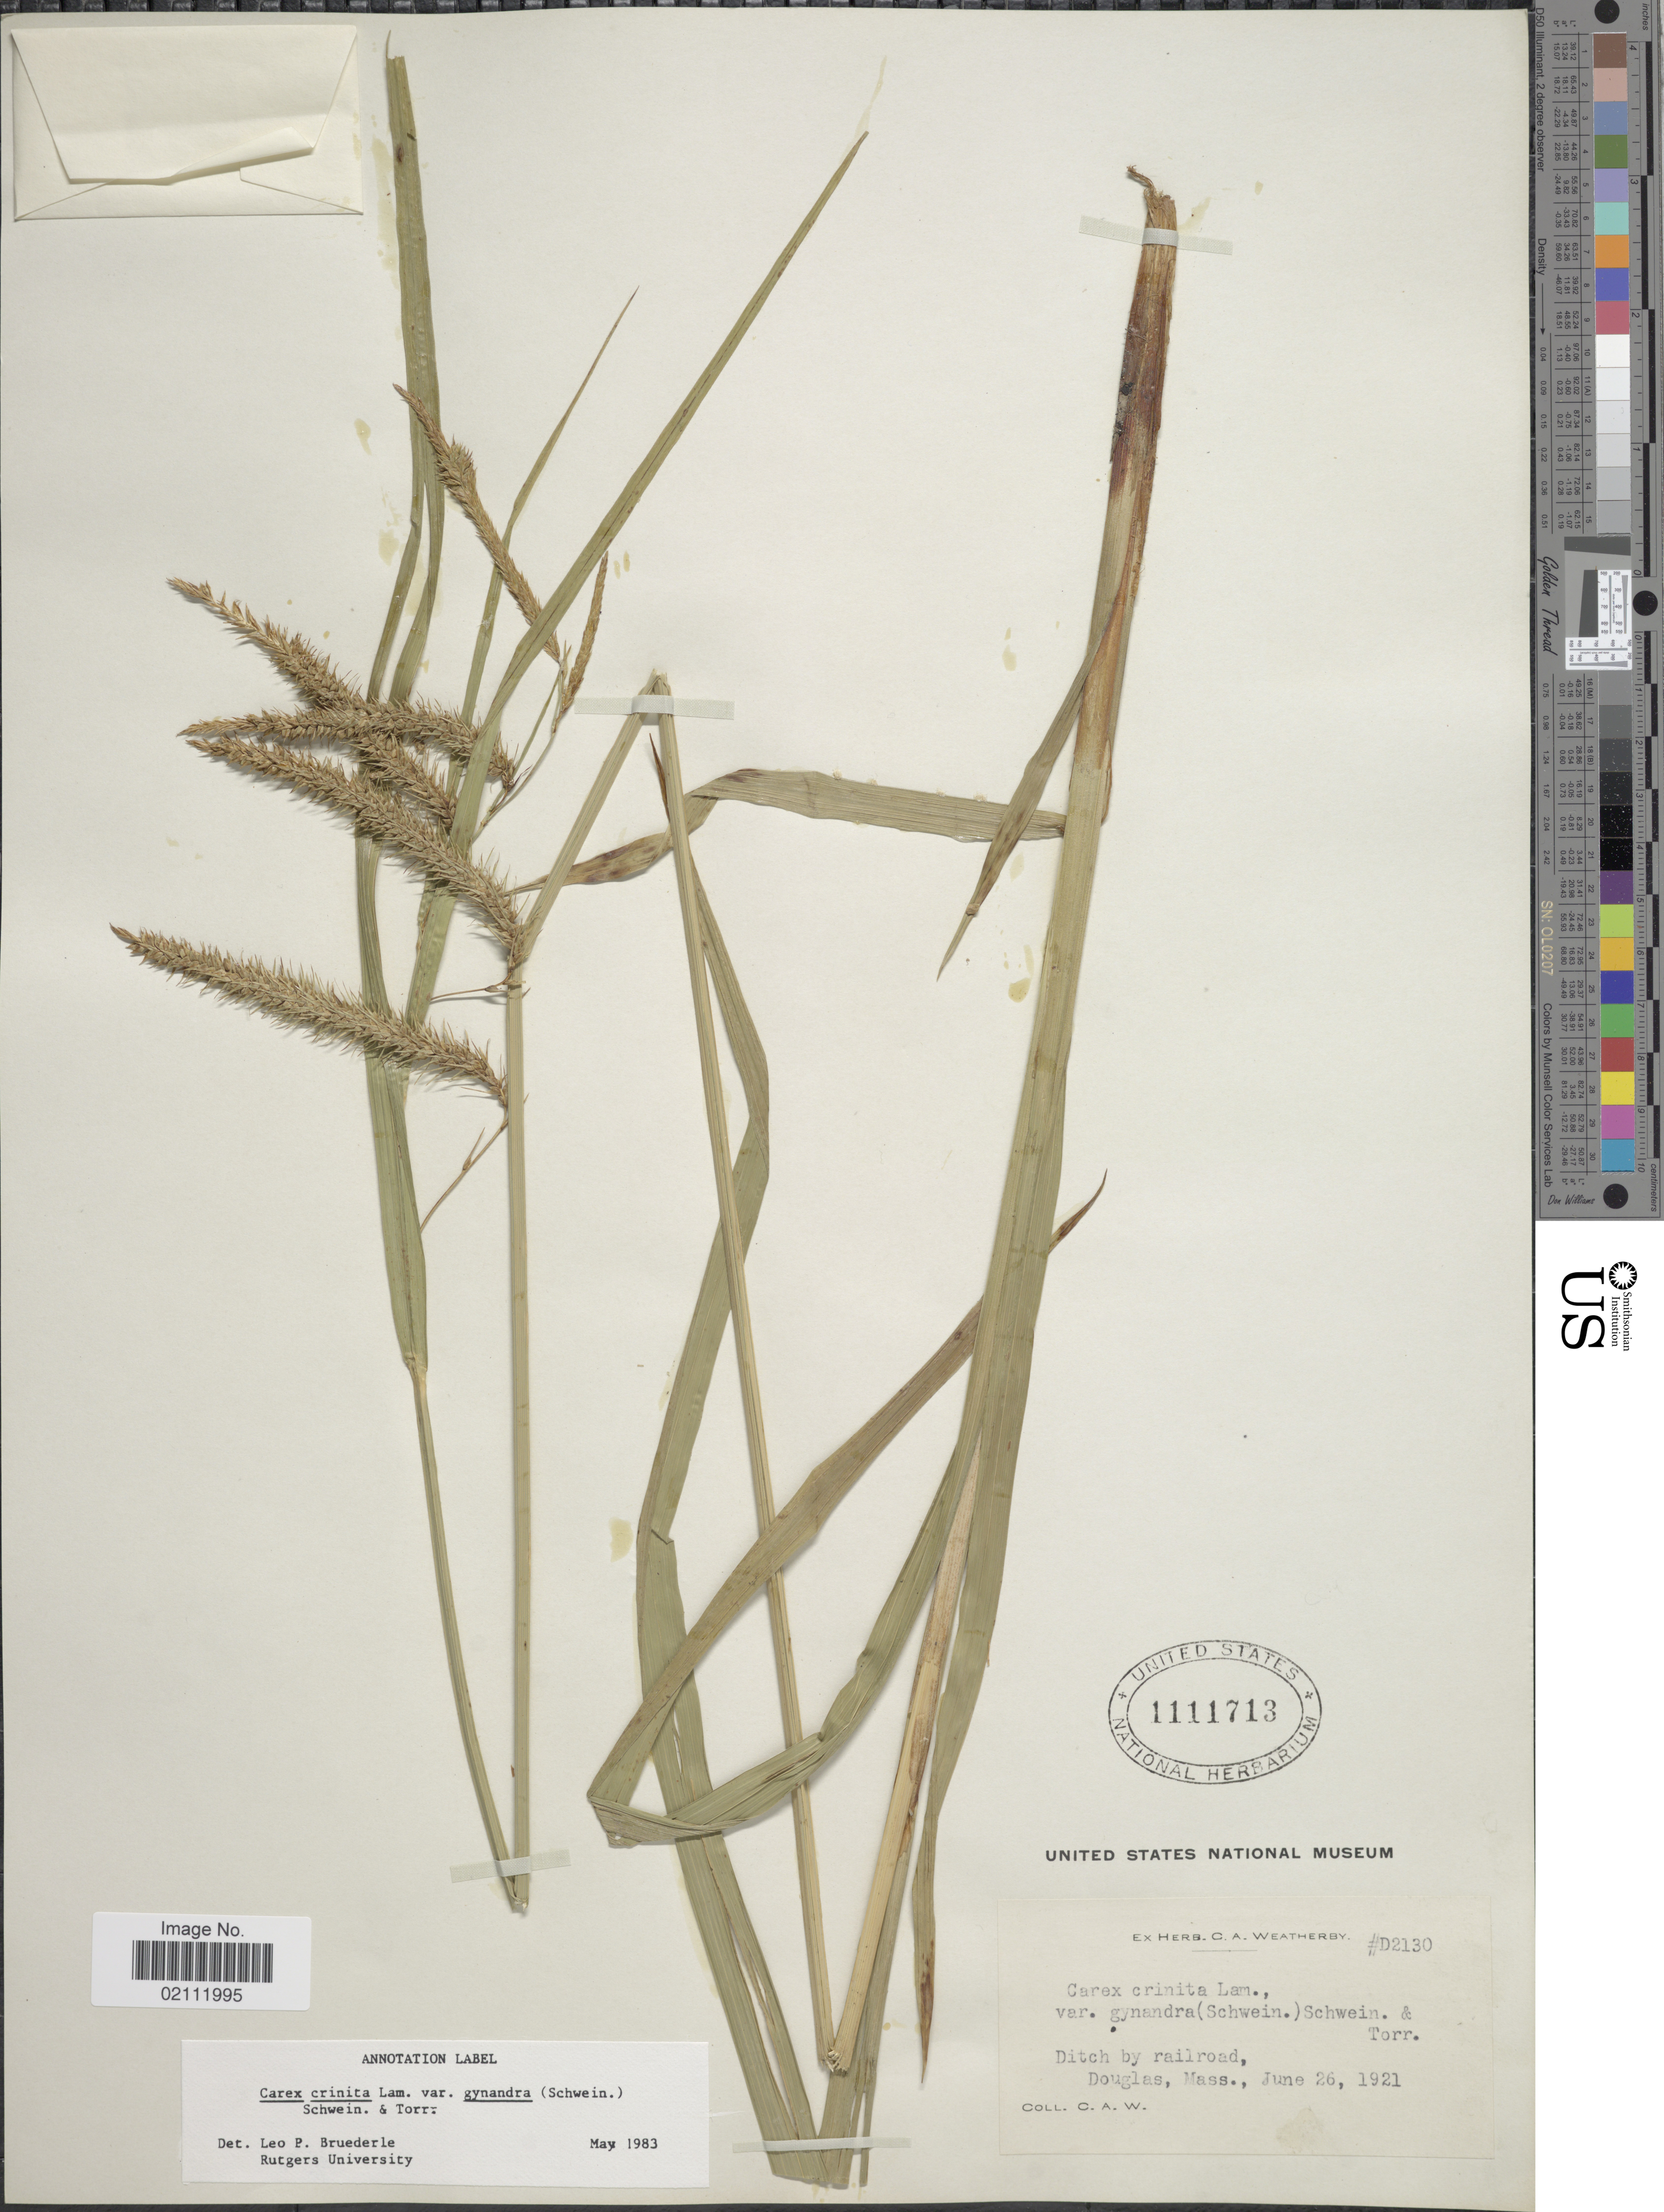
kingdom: Plantae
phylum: Tracheophyta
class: Liliopsida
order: Poales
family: Cyperaceae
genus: Carex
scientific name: Carex gynandra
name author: Schwein.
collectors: C. A. Weatherby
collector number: D2130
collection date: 1921-06-26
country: United States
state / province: Massachusetts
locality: Ditch by railroad, Douglas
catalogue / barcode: US 1111713